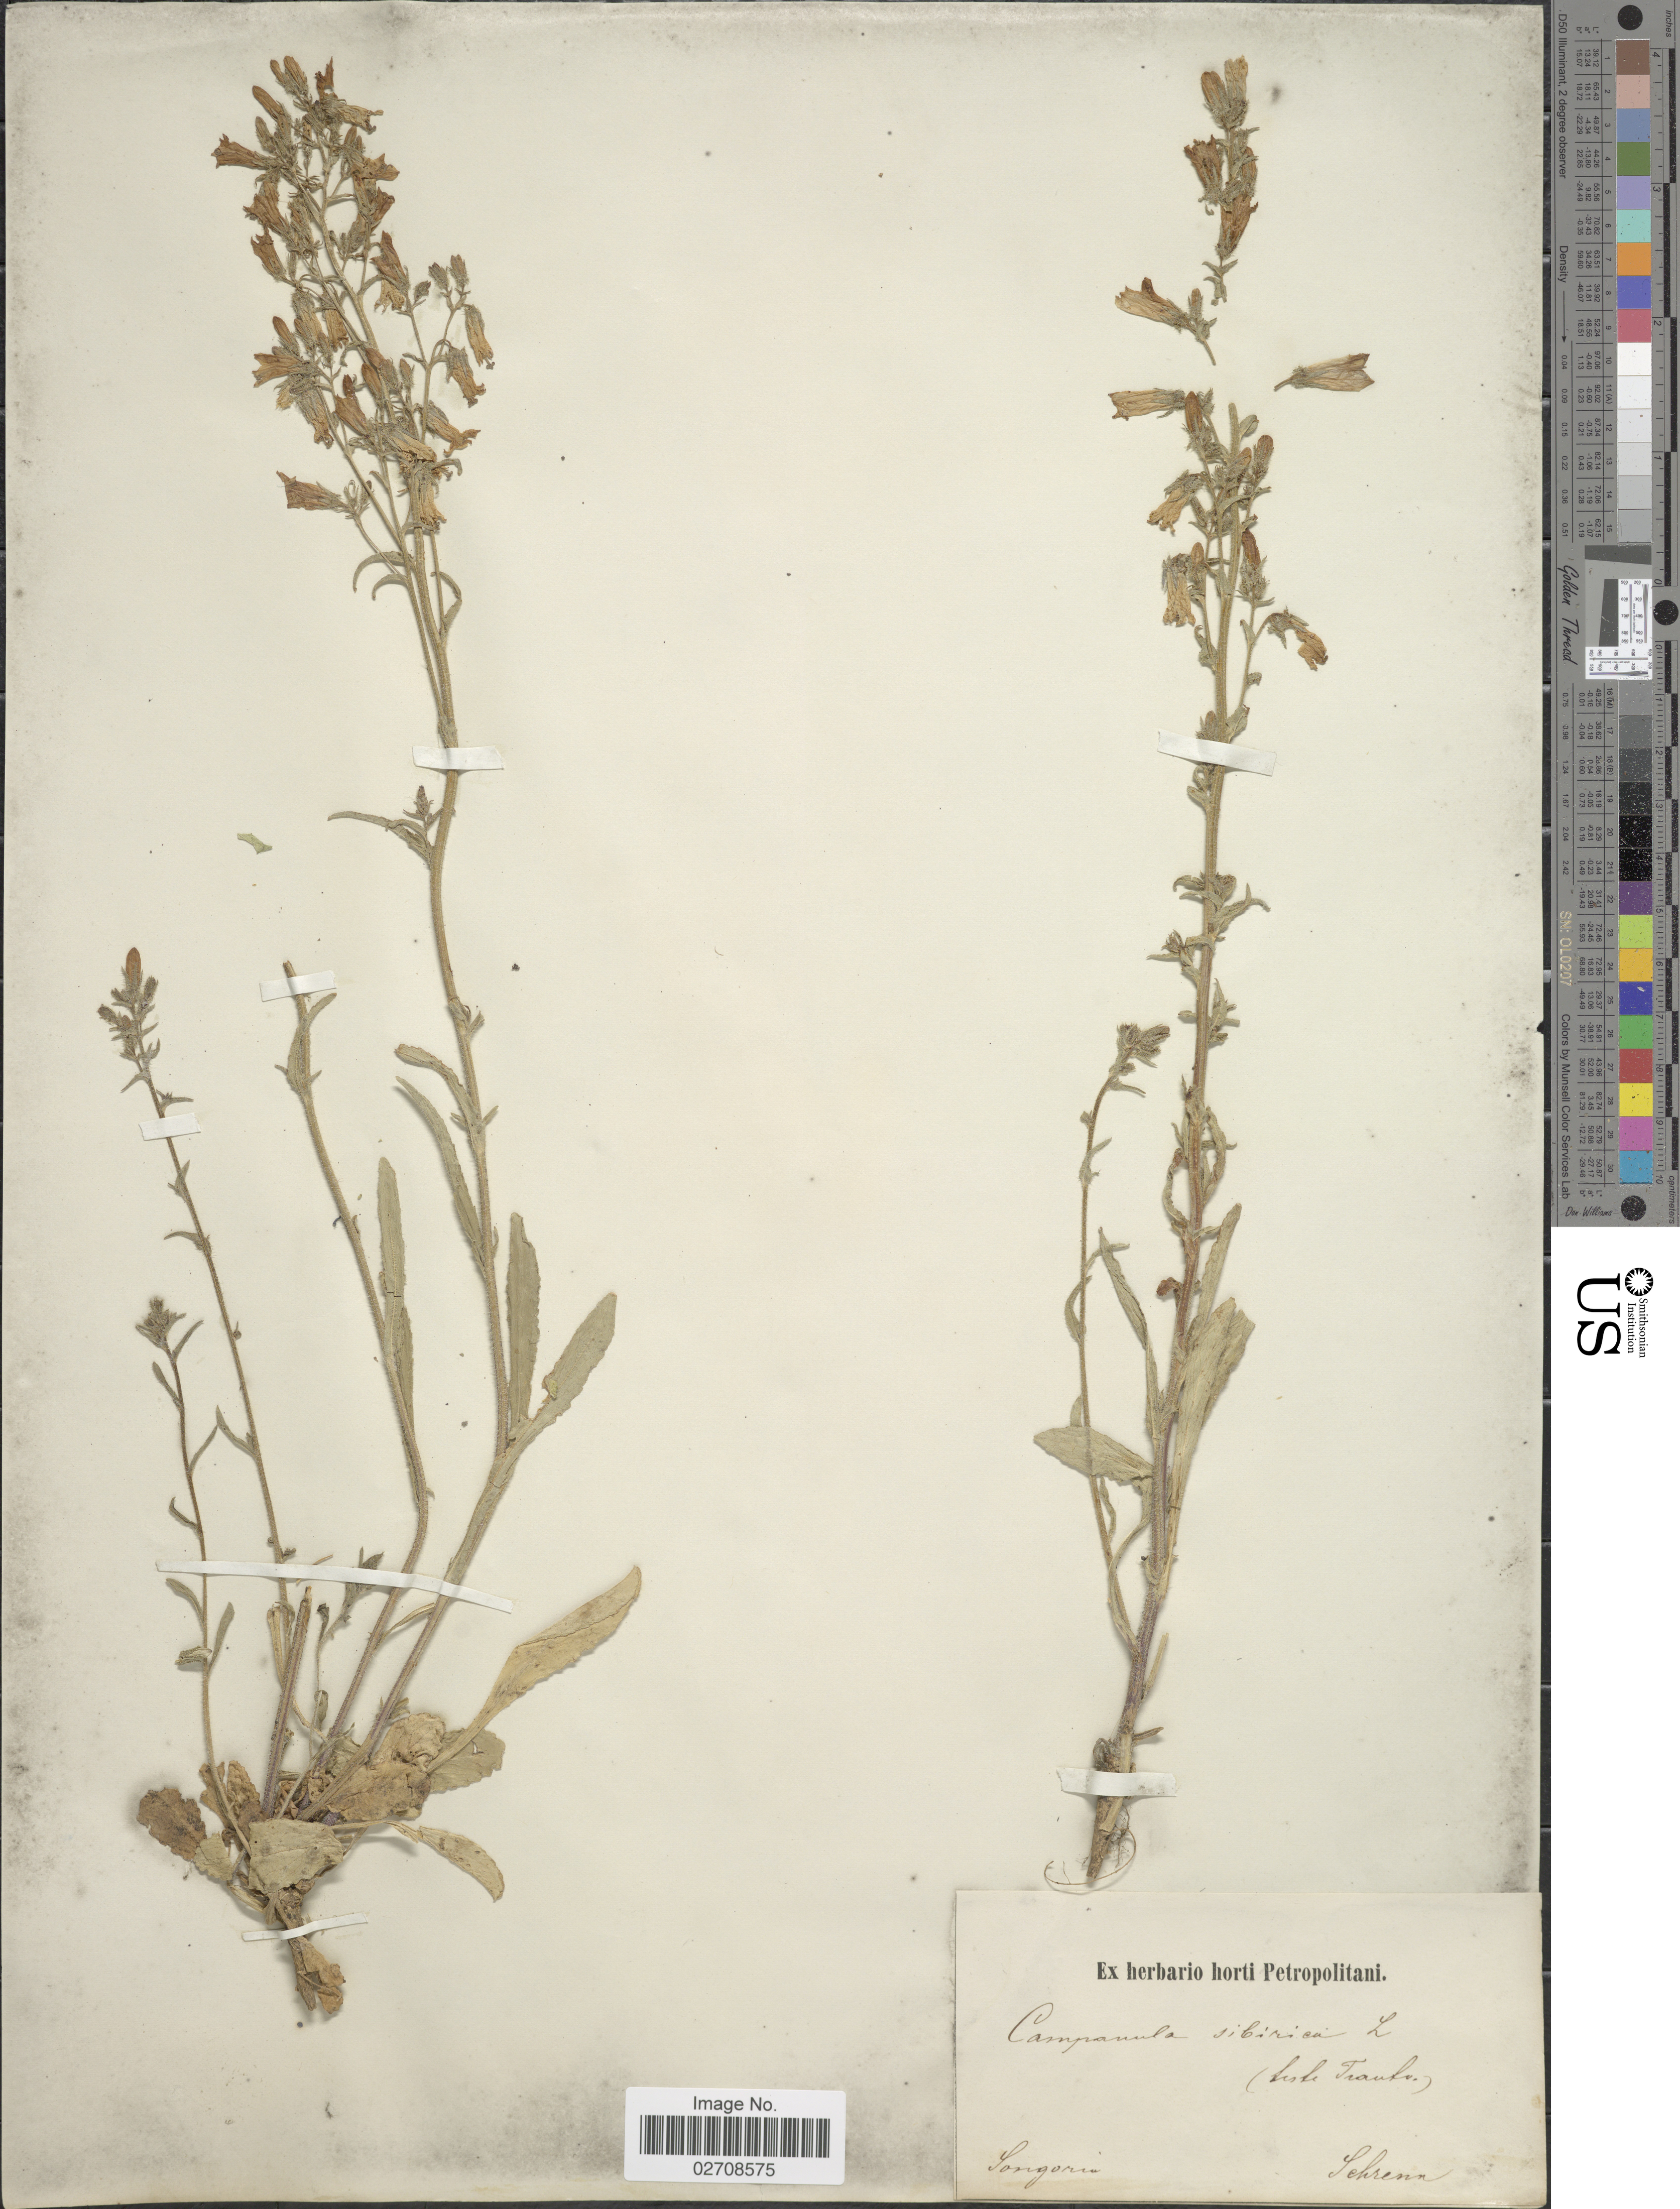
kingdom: Plantae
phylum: Tracheophyta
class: Magnoliopsida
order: Asterales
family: Campanulaceae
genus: Campanula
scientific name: Campanula sibirica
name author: L.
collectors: A.G. Schrenk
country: China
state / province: Gansu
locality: Songaria